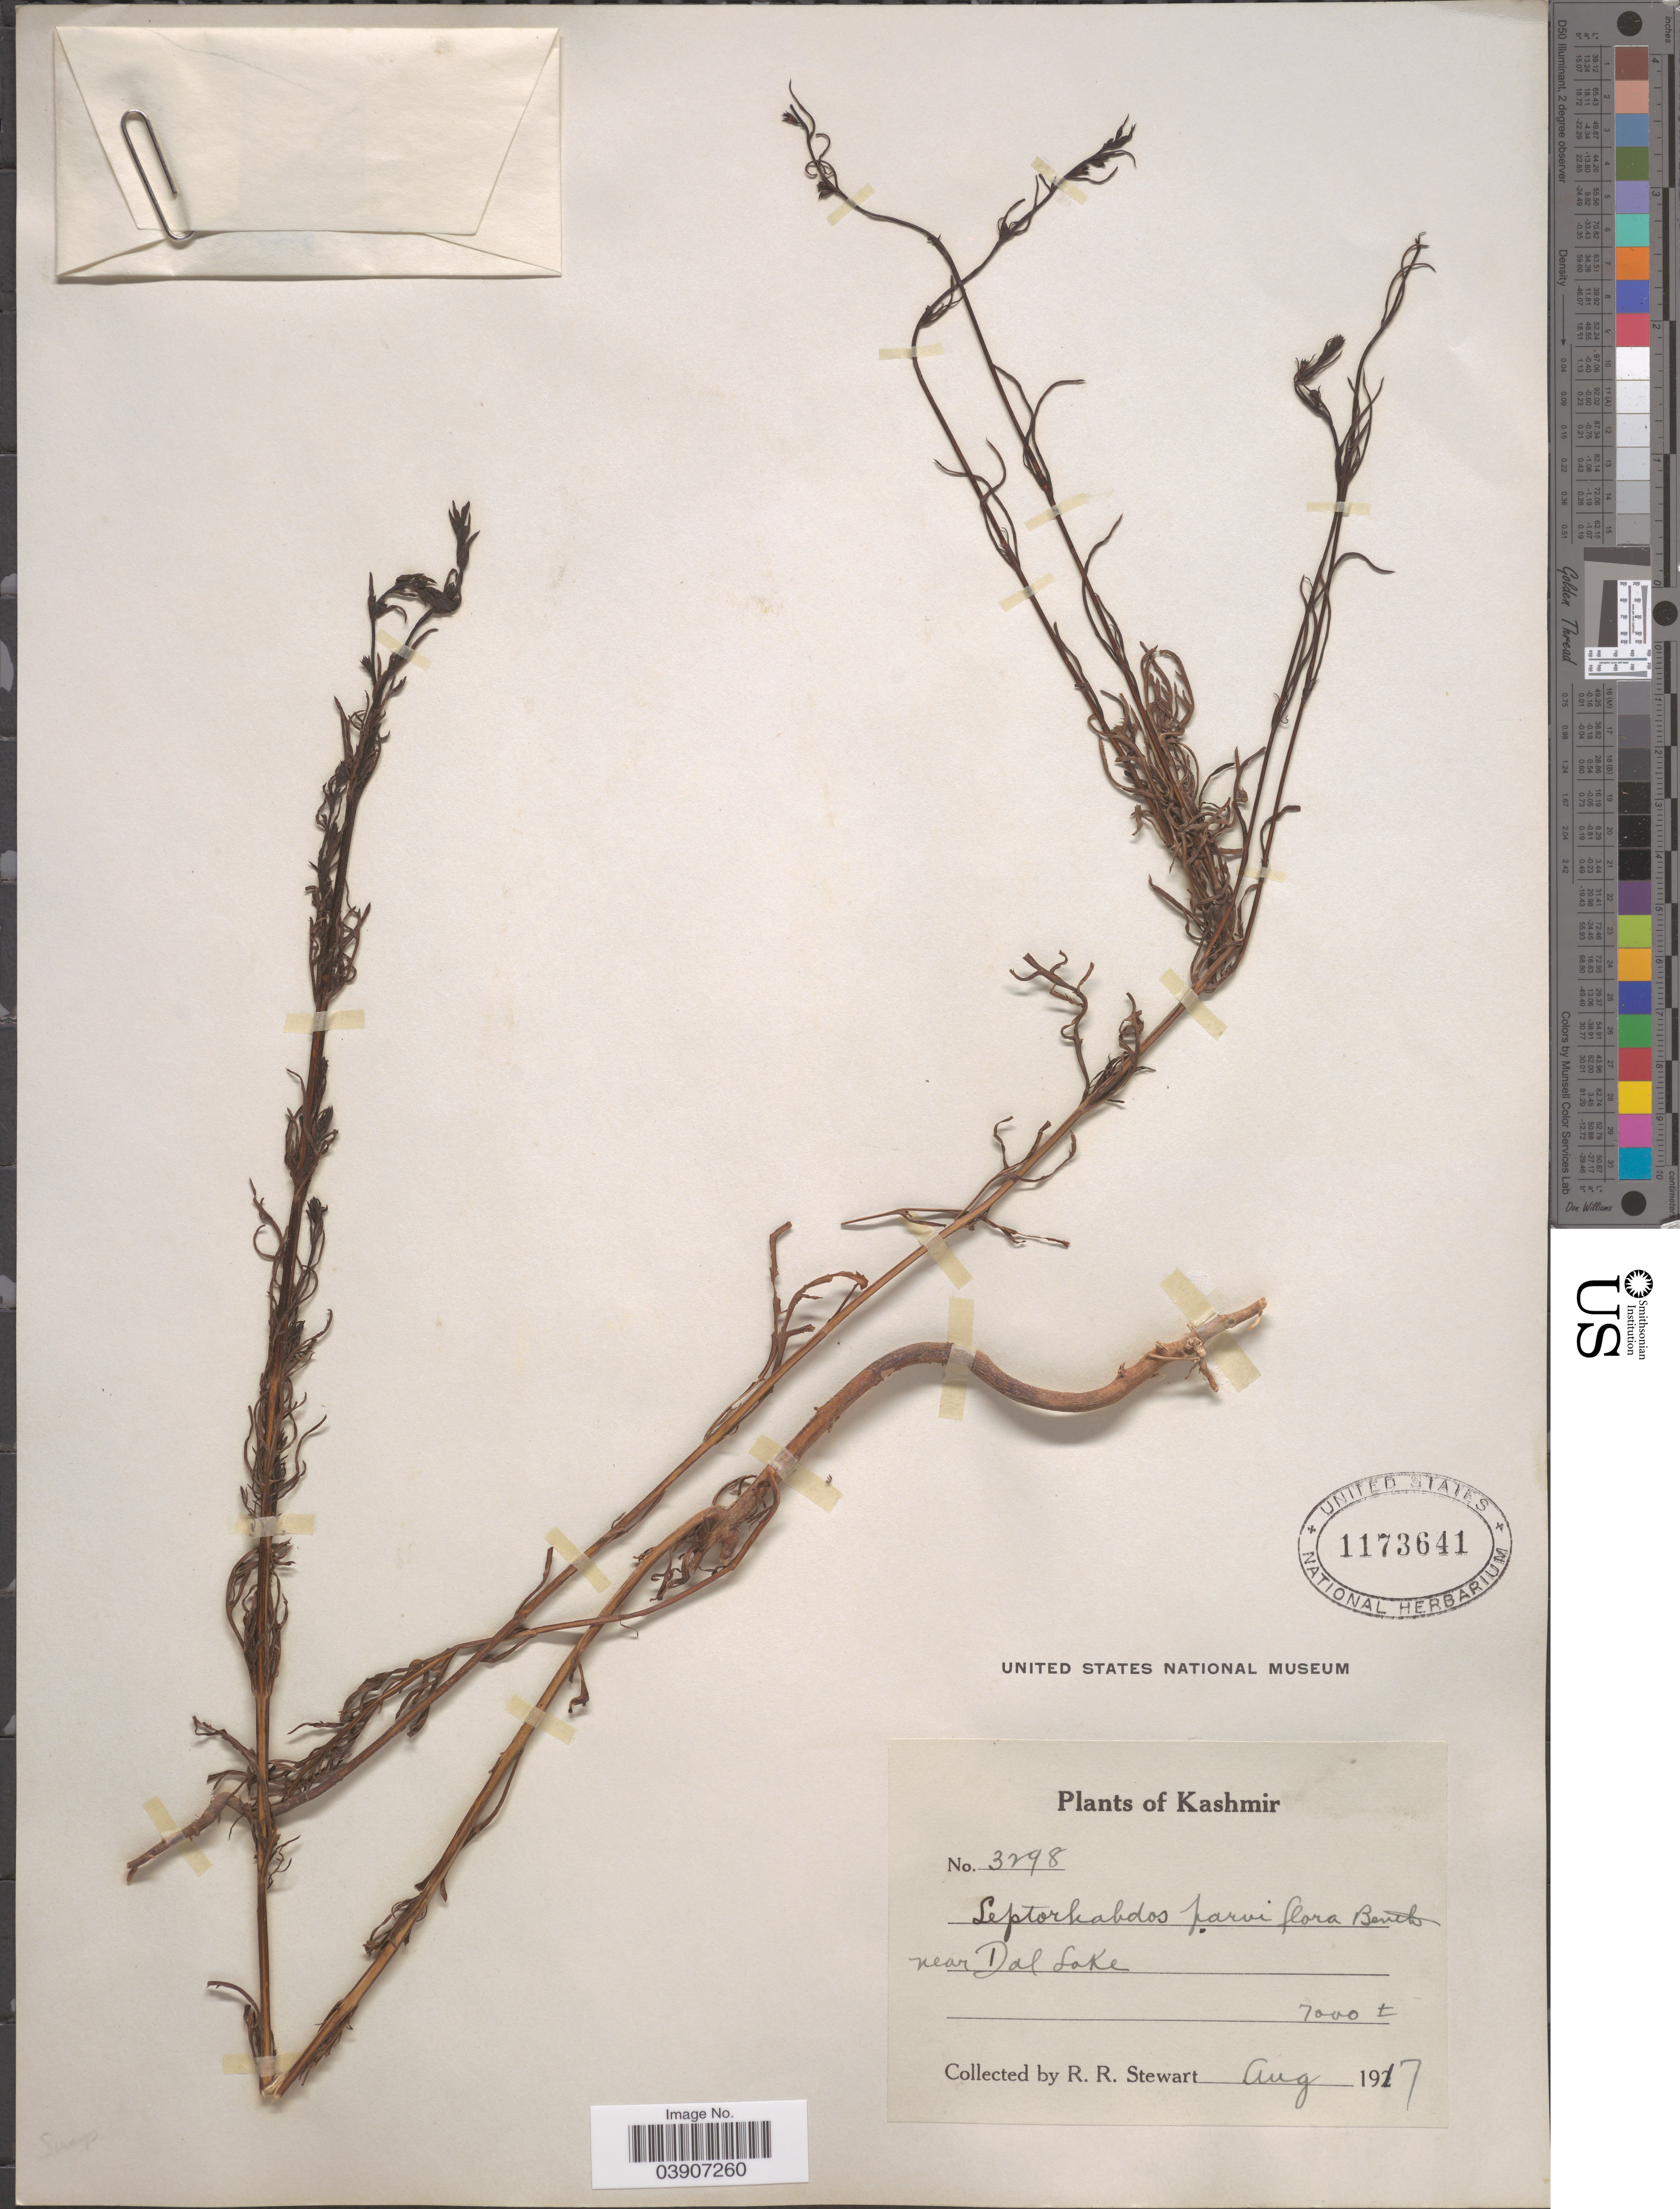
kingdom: Plantae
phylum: Tracheophyta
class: Magnoliopsida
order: Lamiales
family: Orobanchaceae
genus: Leptorhabdos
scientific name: Leptorhabdos parviflora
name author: (Benth.) Benth.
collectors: R. Stewart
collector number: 3298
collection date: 1917-08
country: India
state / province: Jammu and Kashmir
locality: Kashmir. Near Dal Lake.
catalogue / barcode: US 1173641